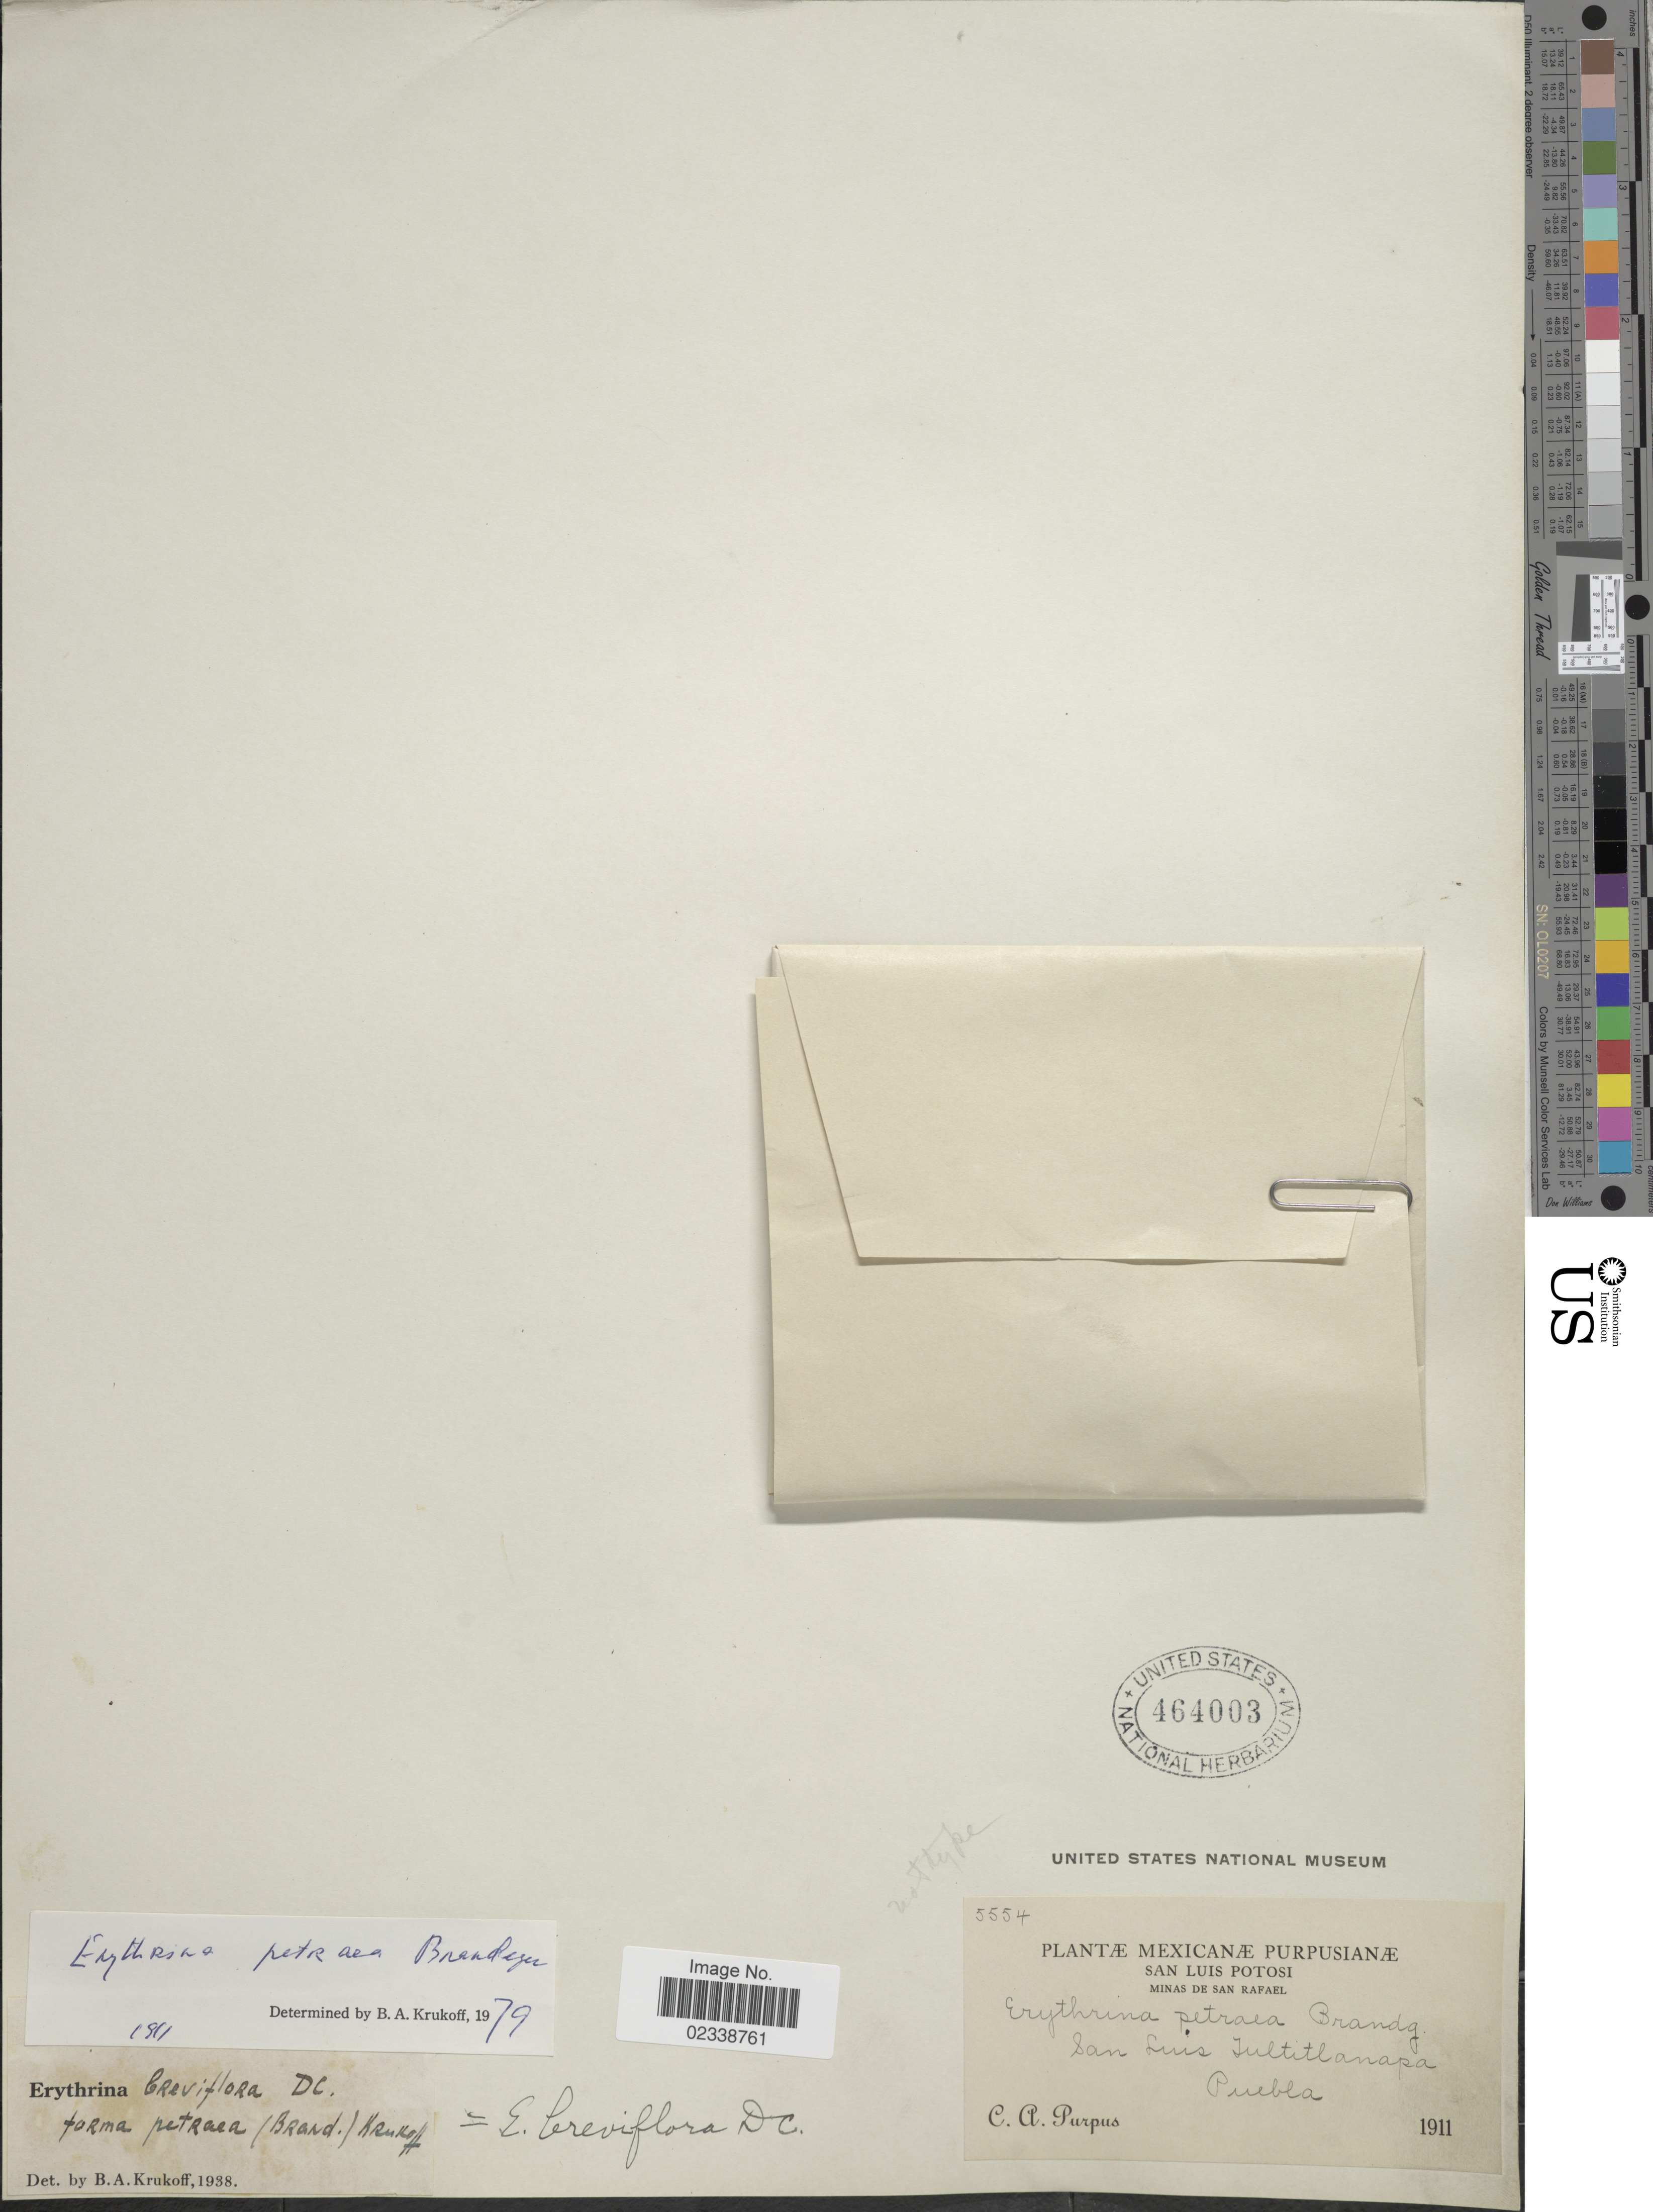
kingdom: Plantae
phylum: Tracheophyta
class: Magnoliopsida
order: Fabales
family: Fabaceae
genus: Erythrina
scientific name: Erythrina petraea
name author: Brandegee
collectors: C. A. Purpus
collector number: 5554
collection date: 1911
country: Mexico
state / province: Puebla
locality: San Luis Tultitlanapa, Minas de San Rafael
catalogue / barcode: US 464003